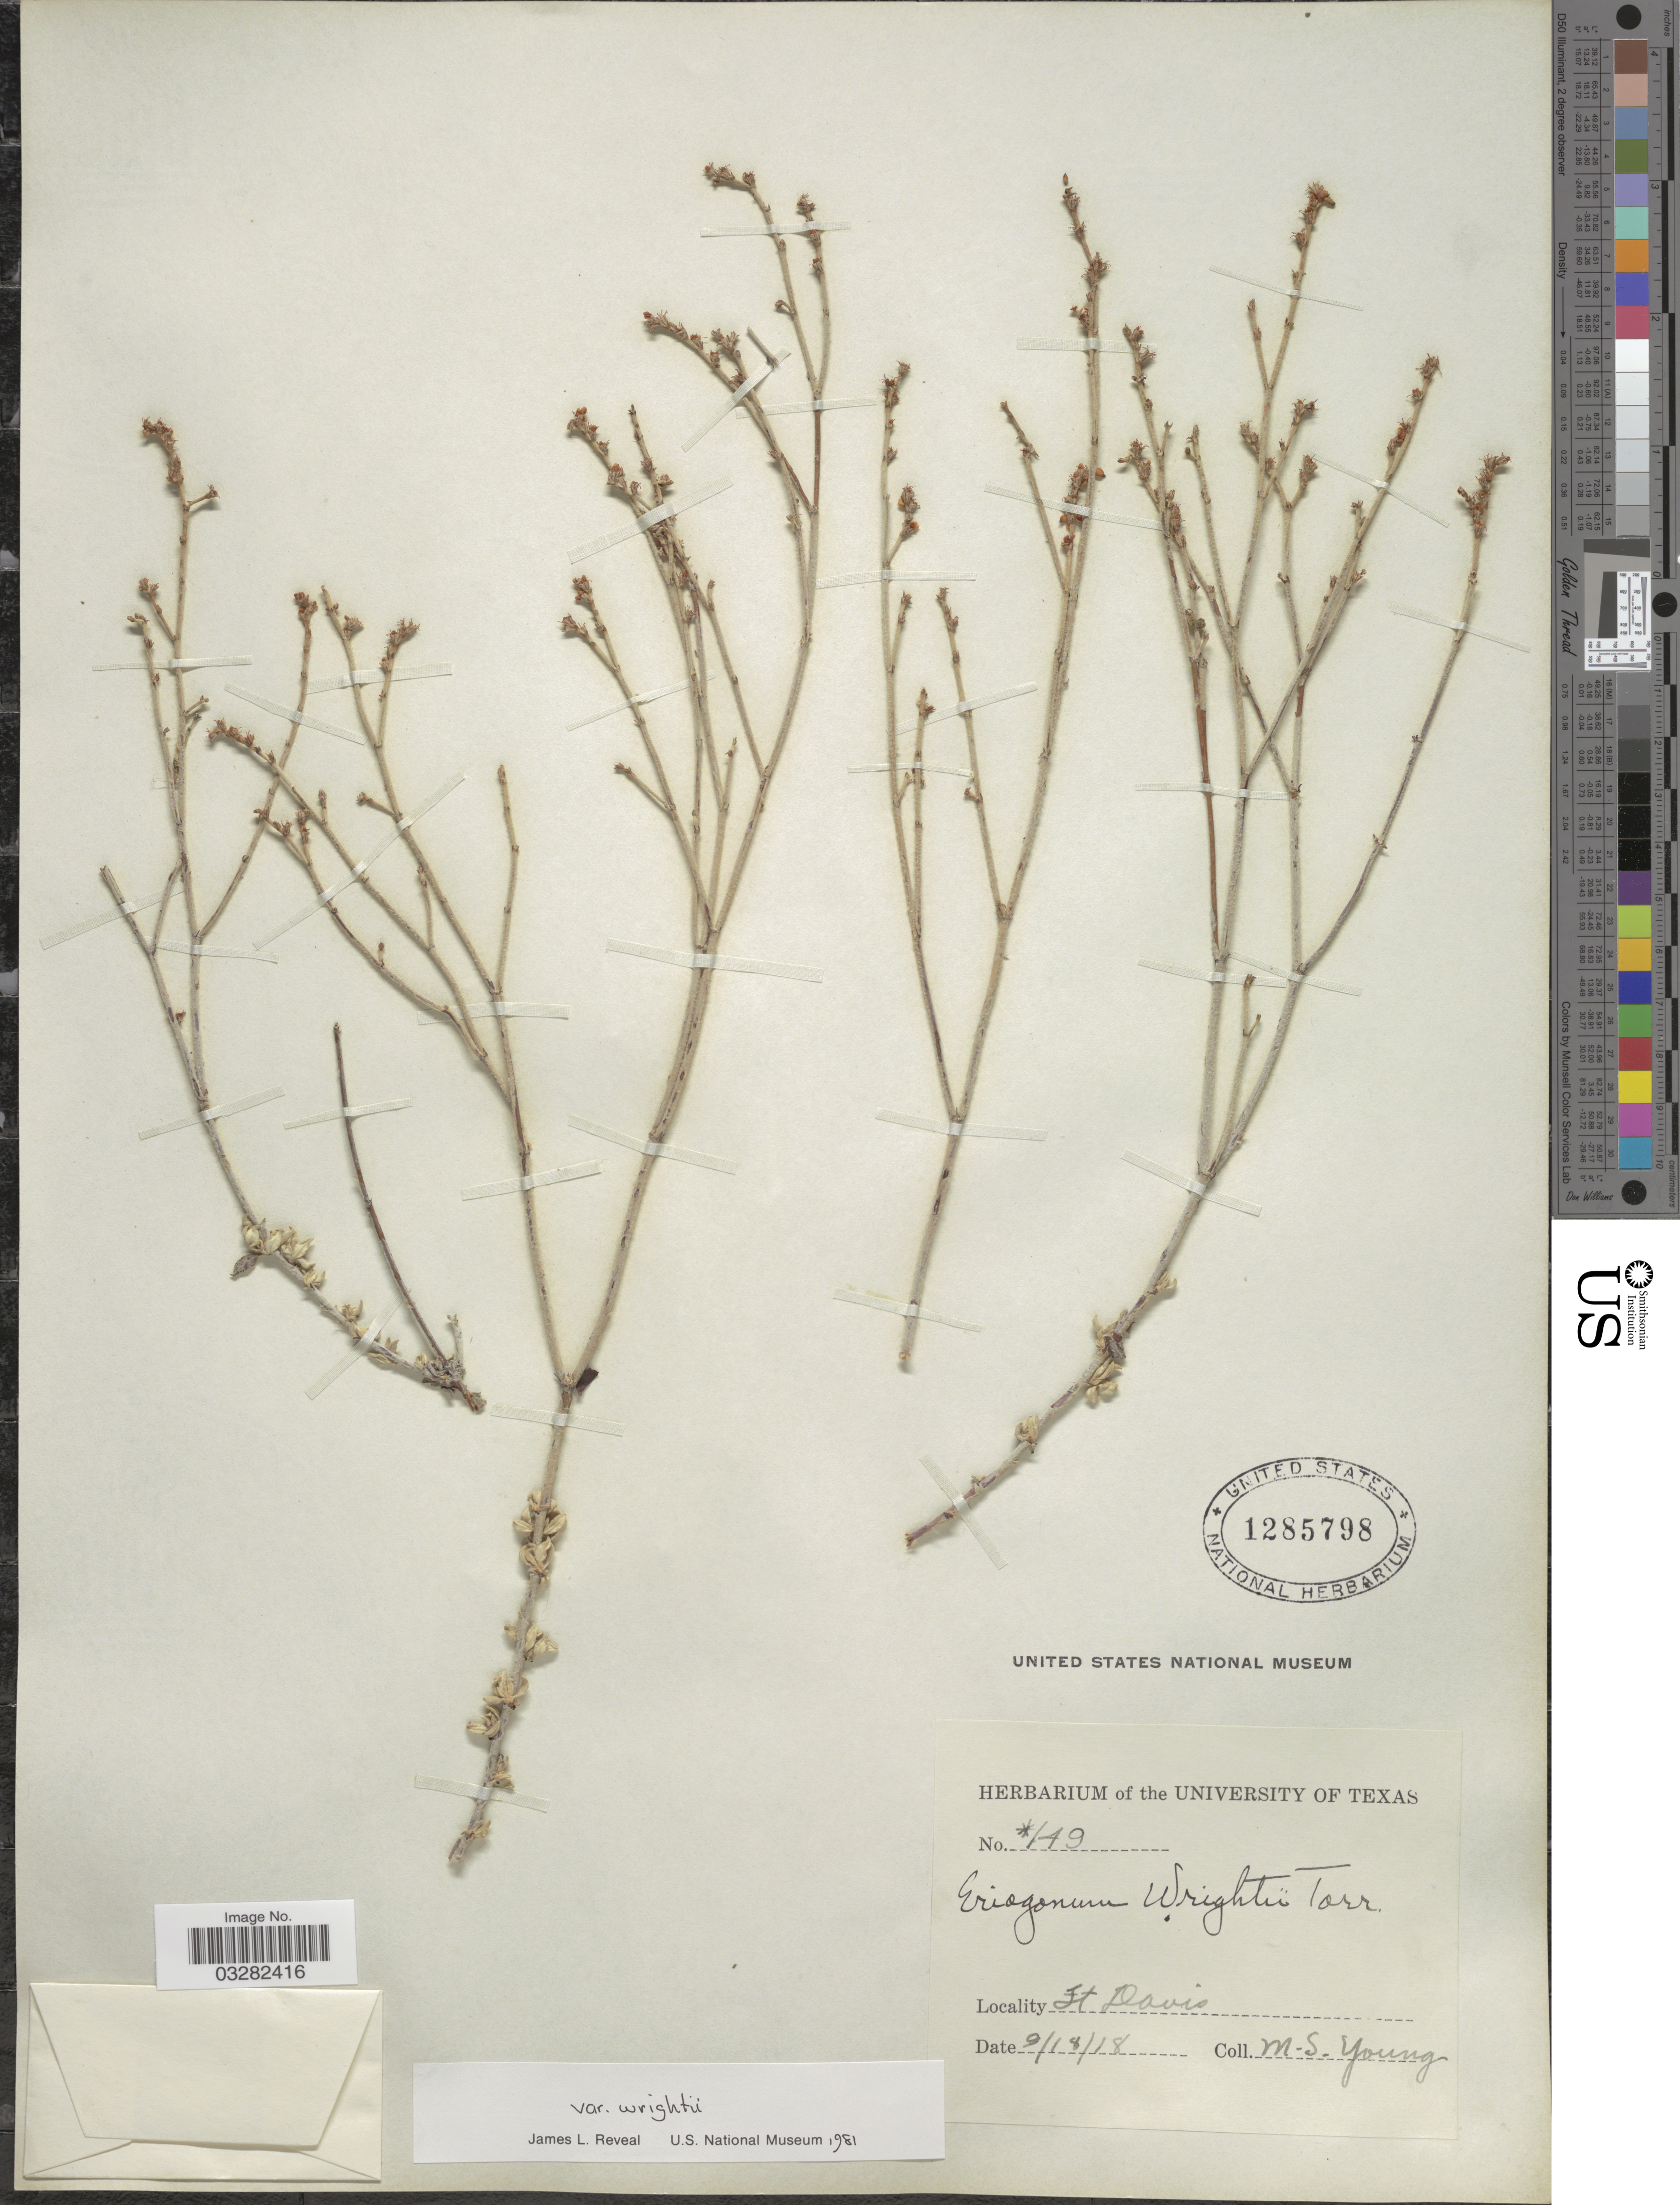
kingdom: Plantae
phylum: Tracheophyta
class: Magnoliopsida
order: Caryophyllales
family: Polygonaceae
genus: Eriogonum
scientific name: Eriogonum wrightii var. wrightii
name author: Torr. ex Benth.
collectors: M. Young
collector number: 149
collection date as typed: Transcribed d/m/y: 18/9/18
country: United States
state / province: Texas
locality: Ft. Davis.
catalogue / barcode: US 1285798